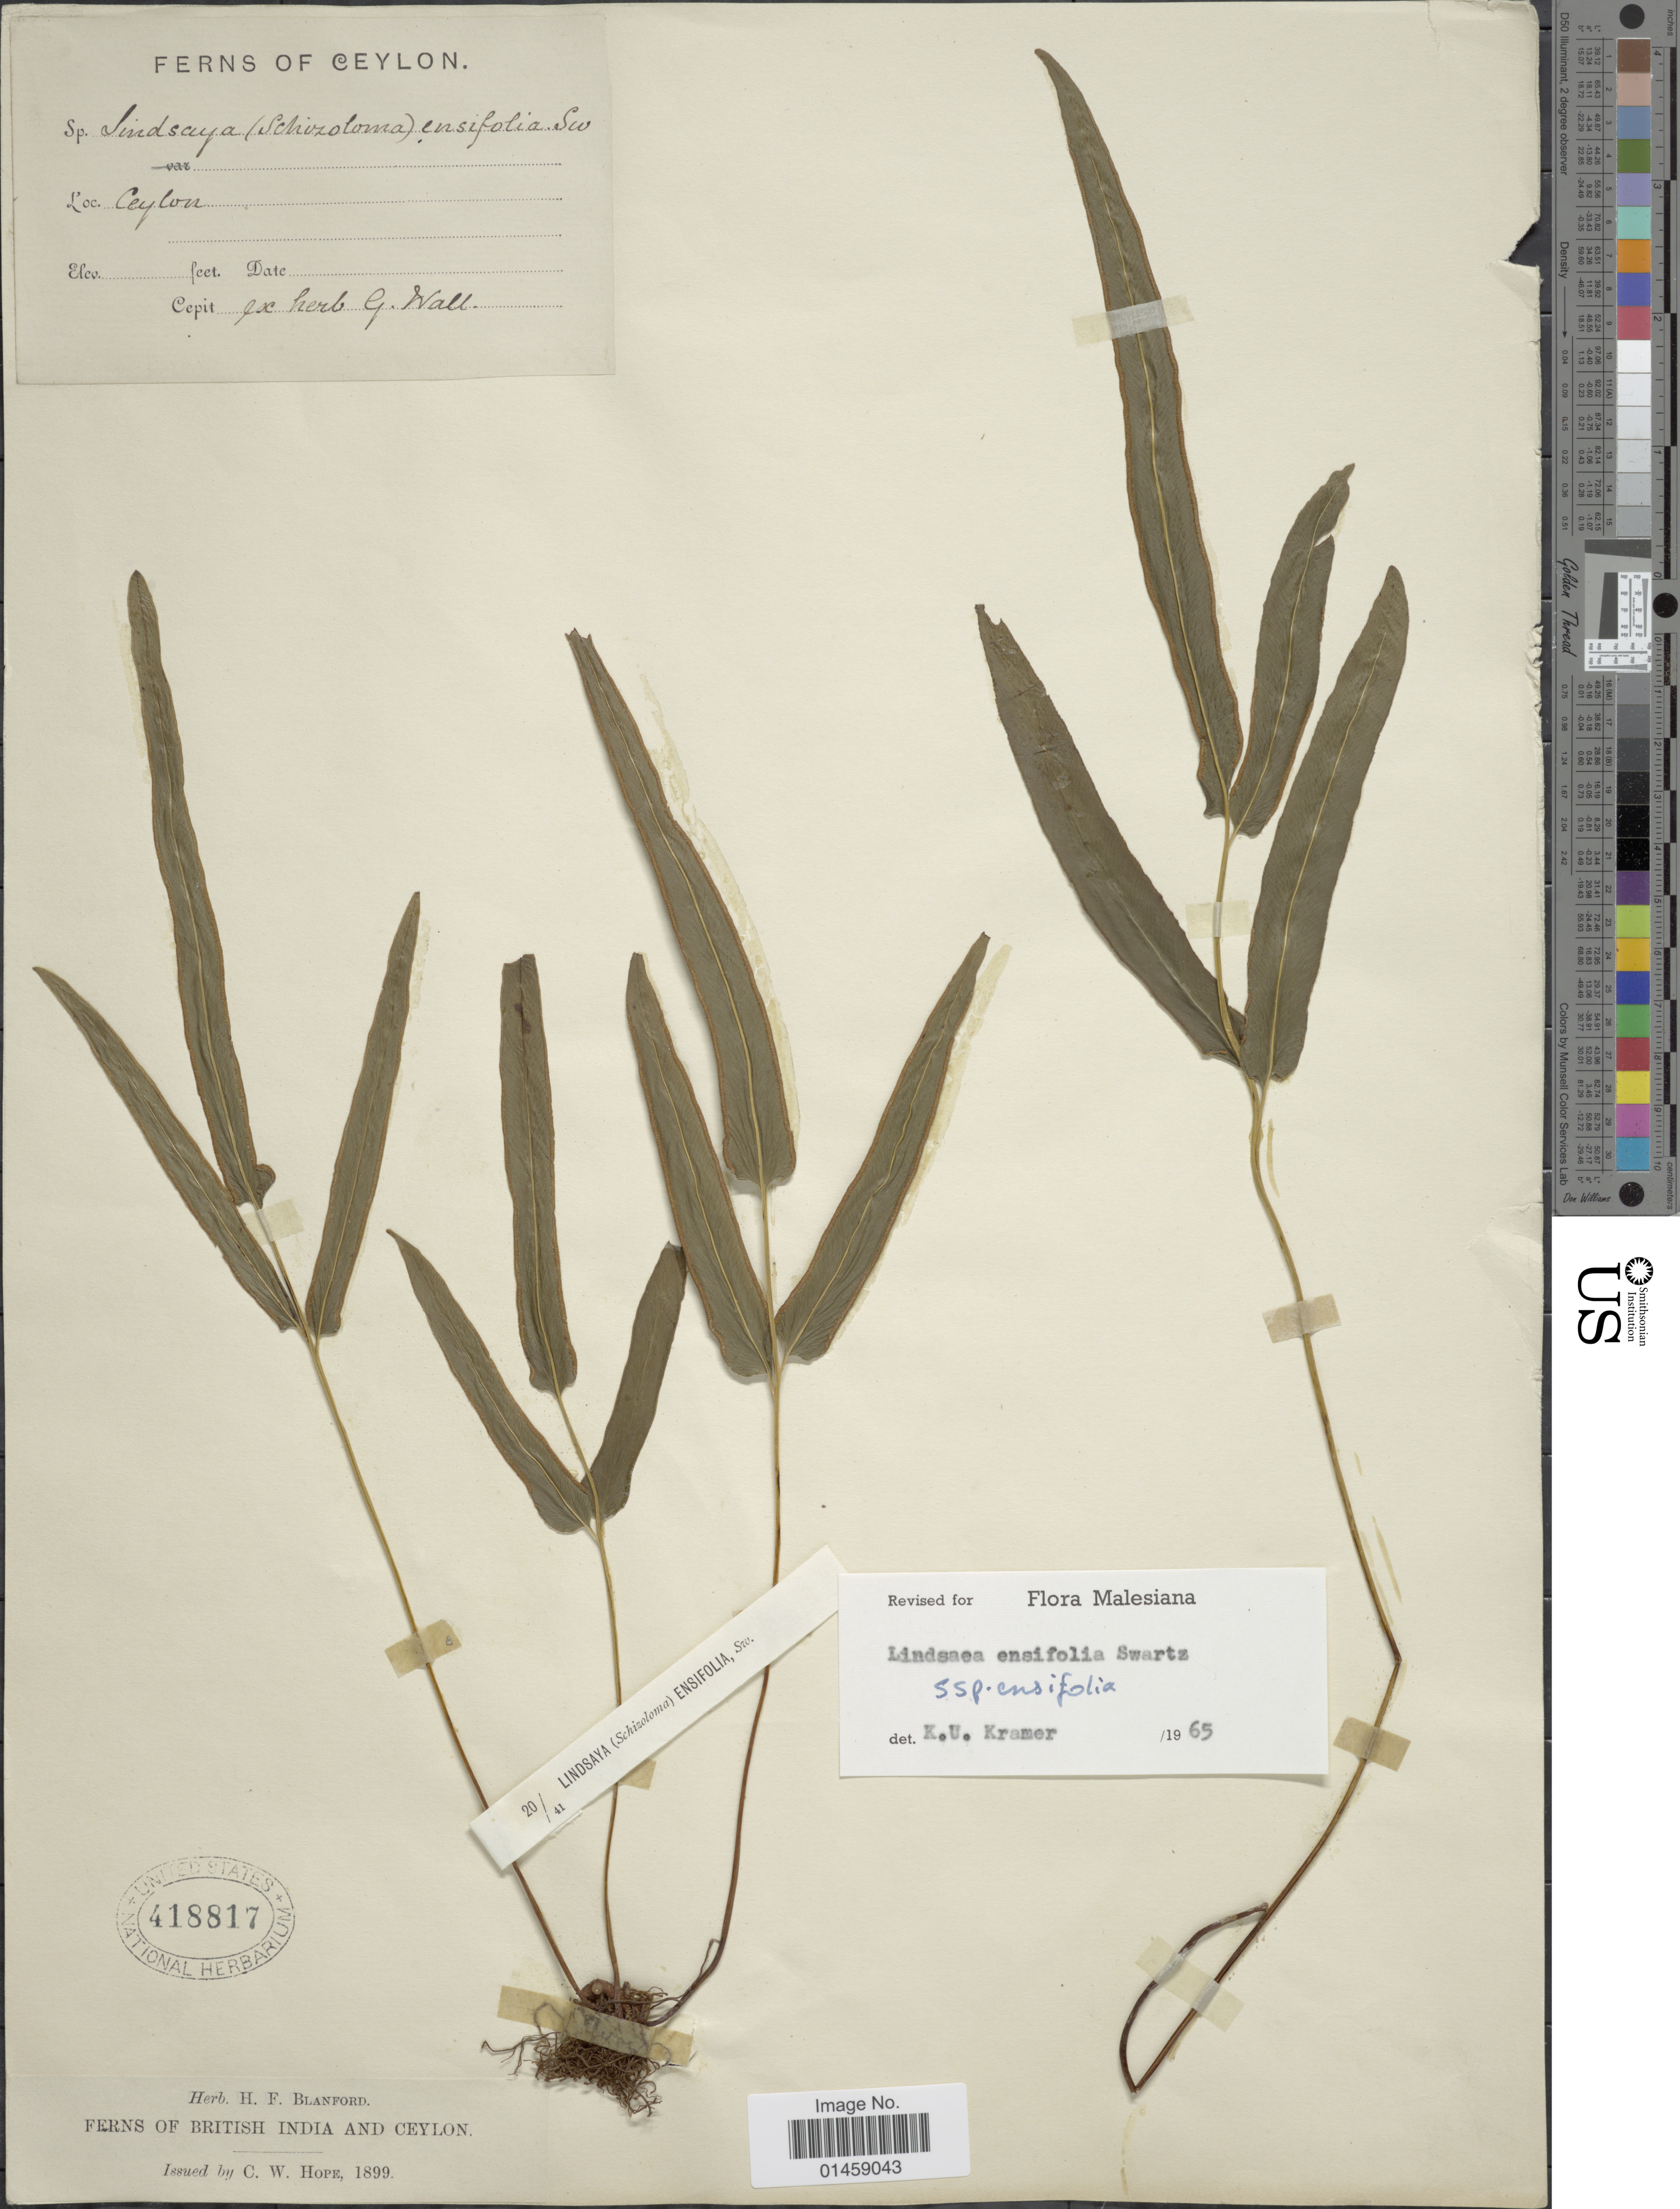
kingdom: Plantae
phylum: Tracheophyta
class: Polypodiopsida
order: Polypodiales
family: Lindsaeaceae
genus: Lindsaea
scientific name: Lindsaea ensifolia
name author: Sw.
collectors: ex herb. G. Wall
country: Sri Lanka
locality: Ceylon.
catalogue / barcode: US 418817